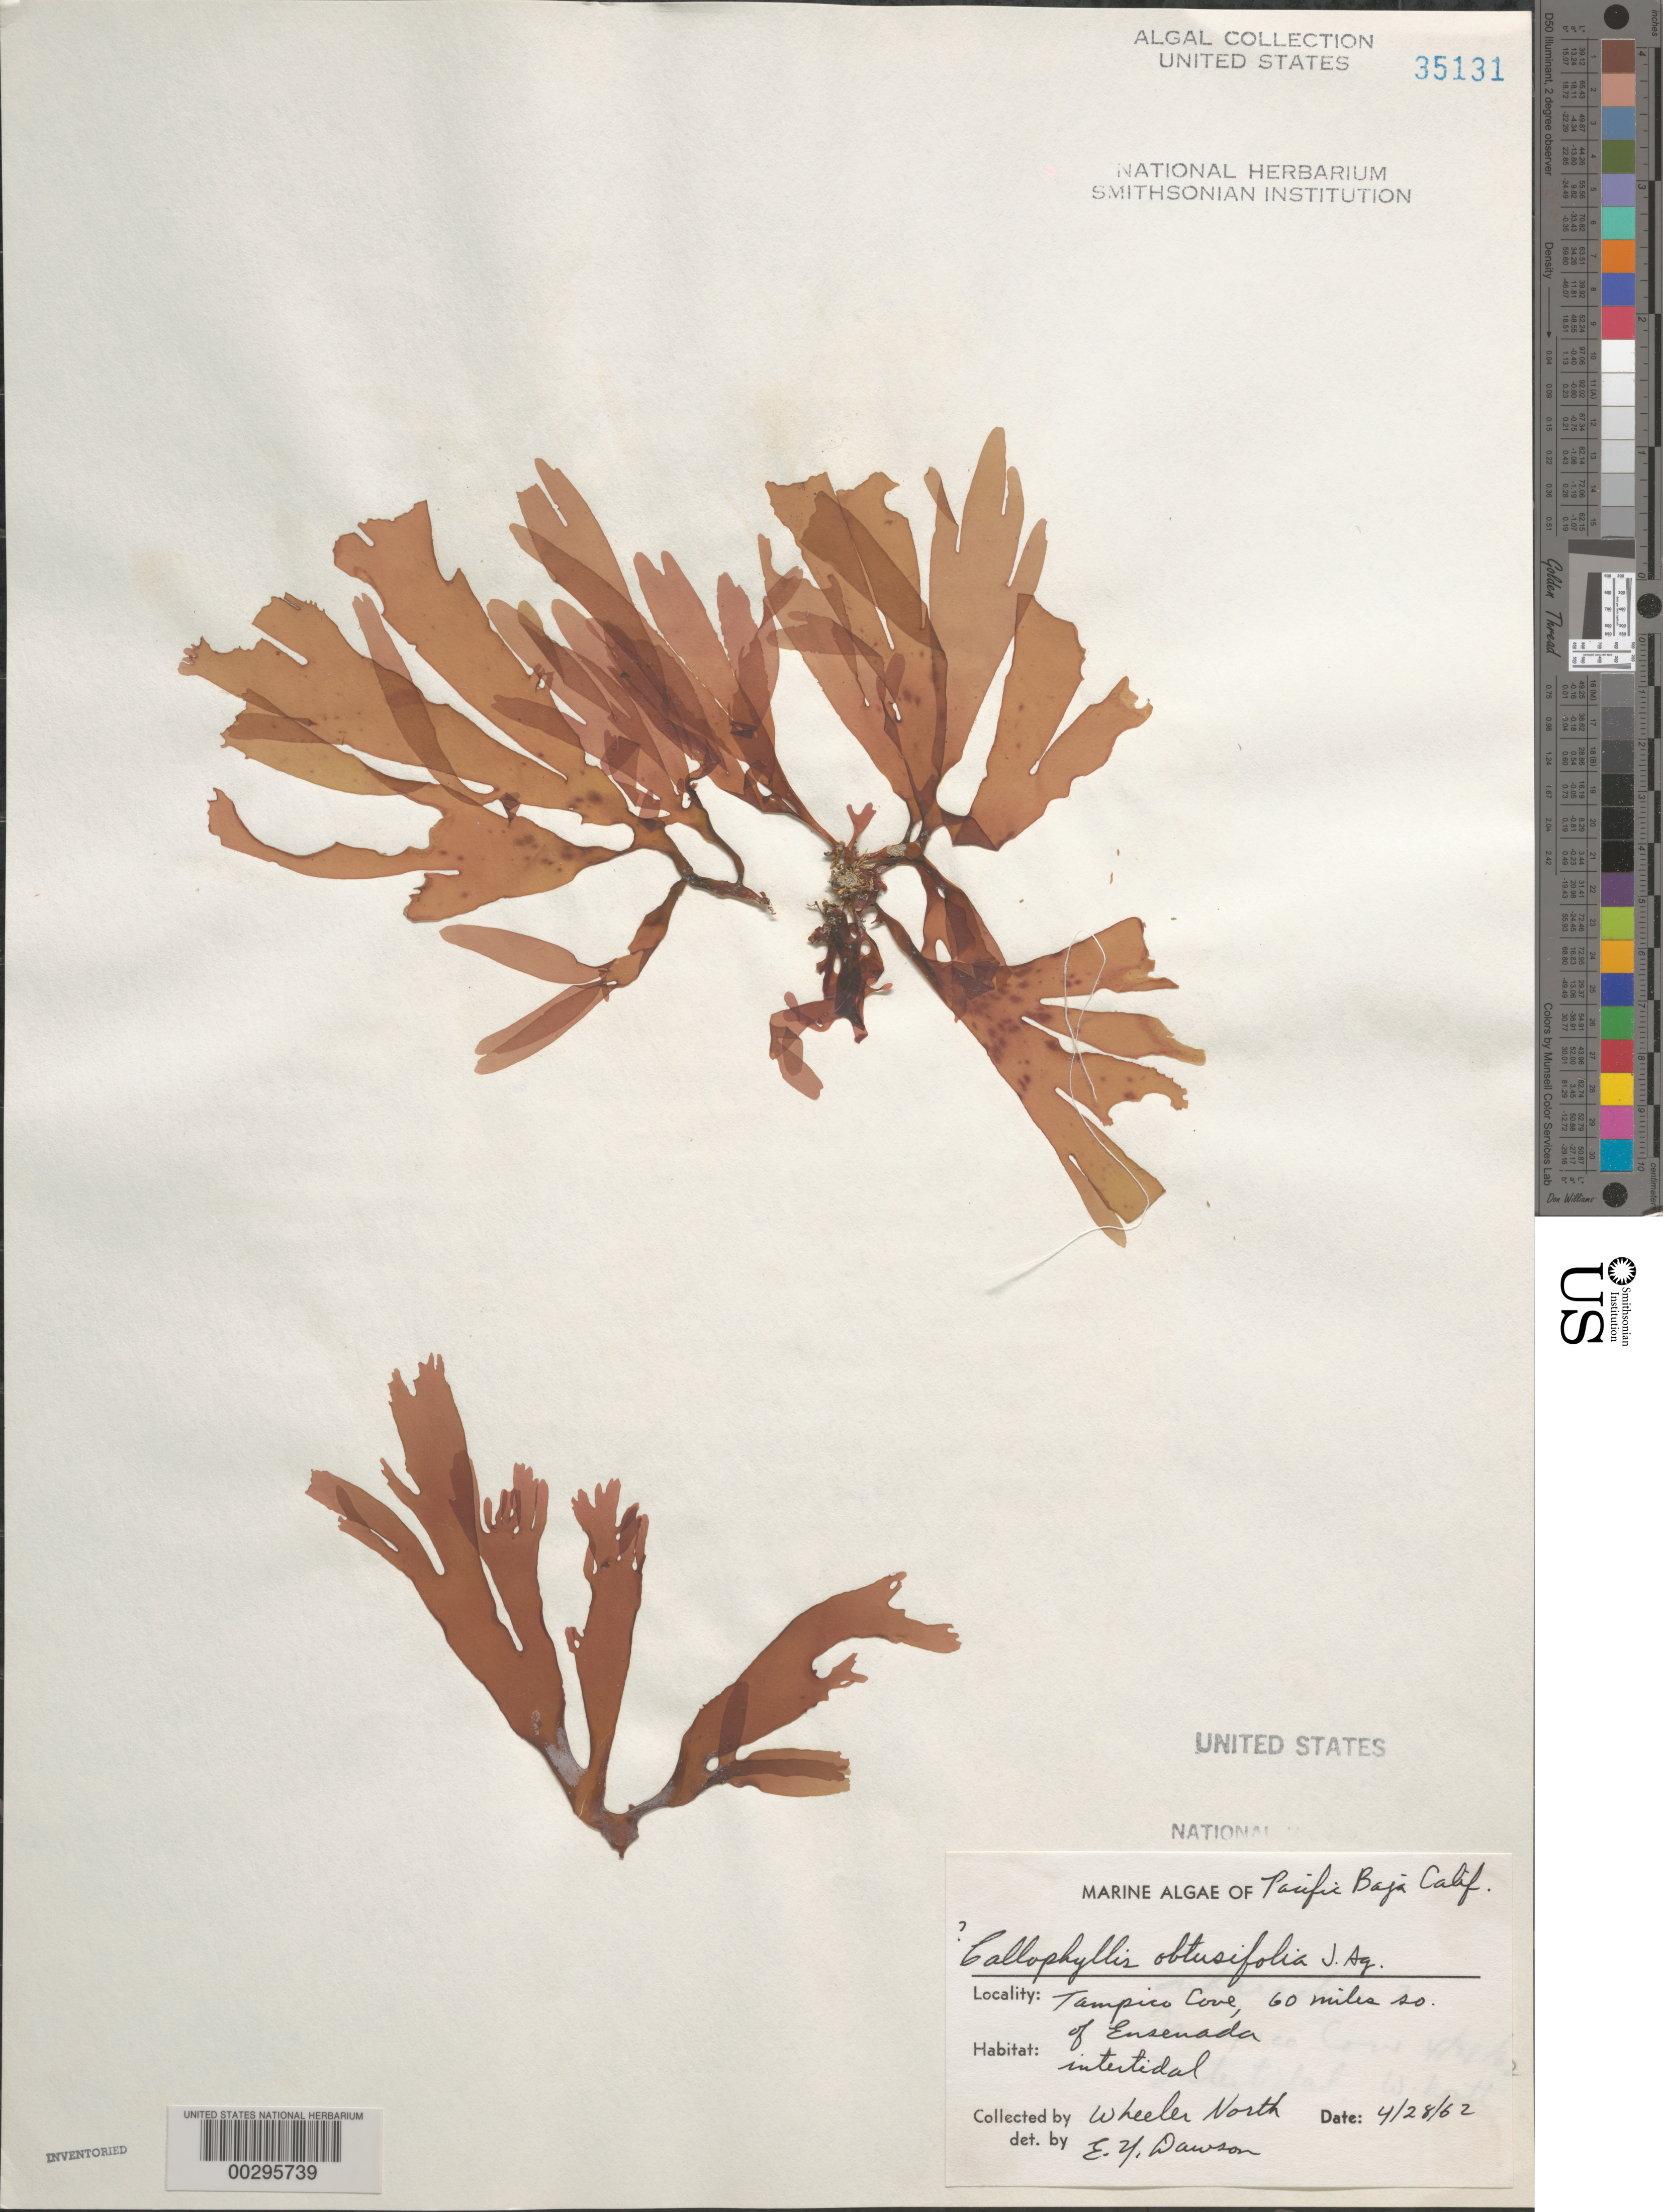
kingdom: Plantae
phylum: Rhodophyta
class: Florideophyceae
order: Gigartinales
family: Kallymeniaceae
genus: Callophyllis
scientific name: Callophyllis obtusifolia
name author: J. Agardh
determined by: Dawson, E. Y.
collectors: W. North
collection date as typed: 28 Apr 1962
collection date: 1962-04-28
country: Mexico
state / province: Baja California Norte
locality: Tampico Cove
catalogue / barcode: US 35131